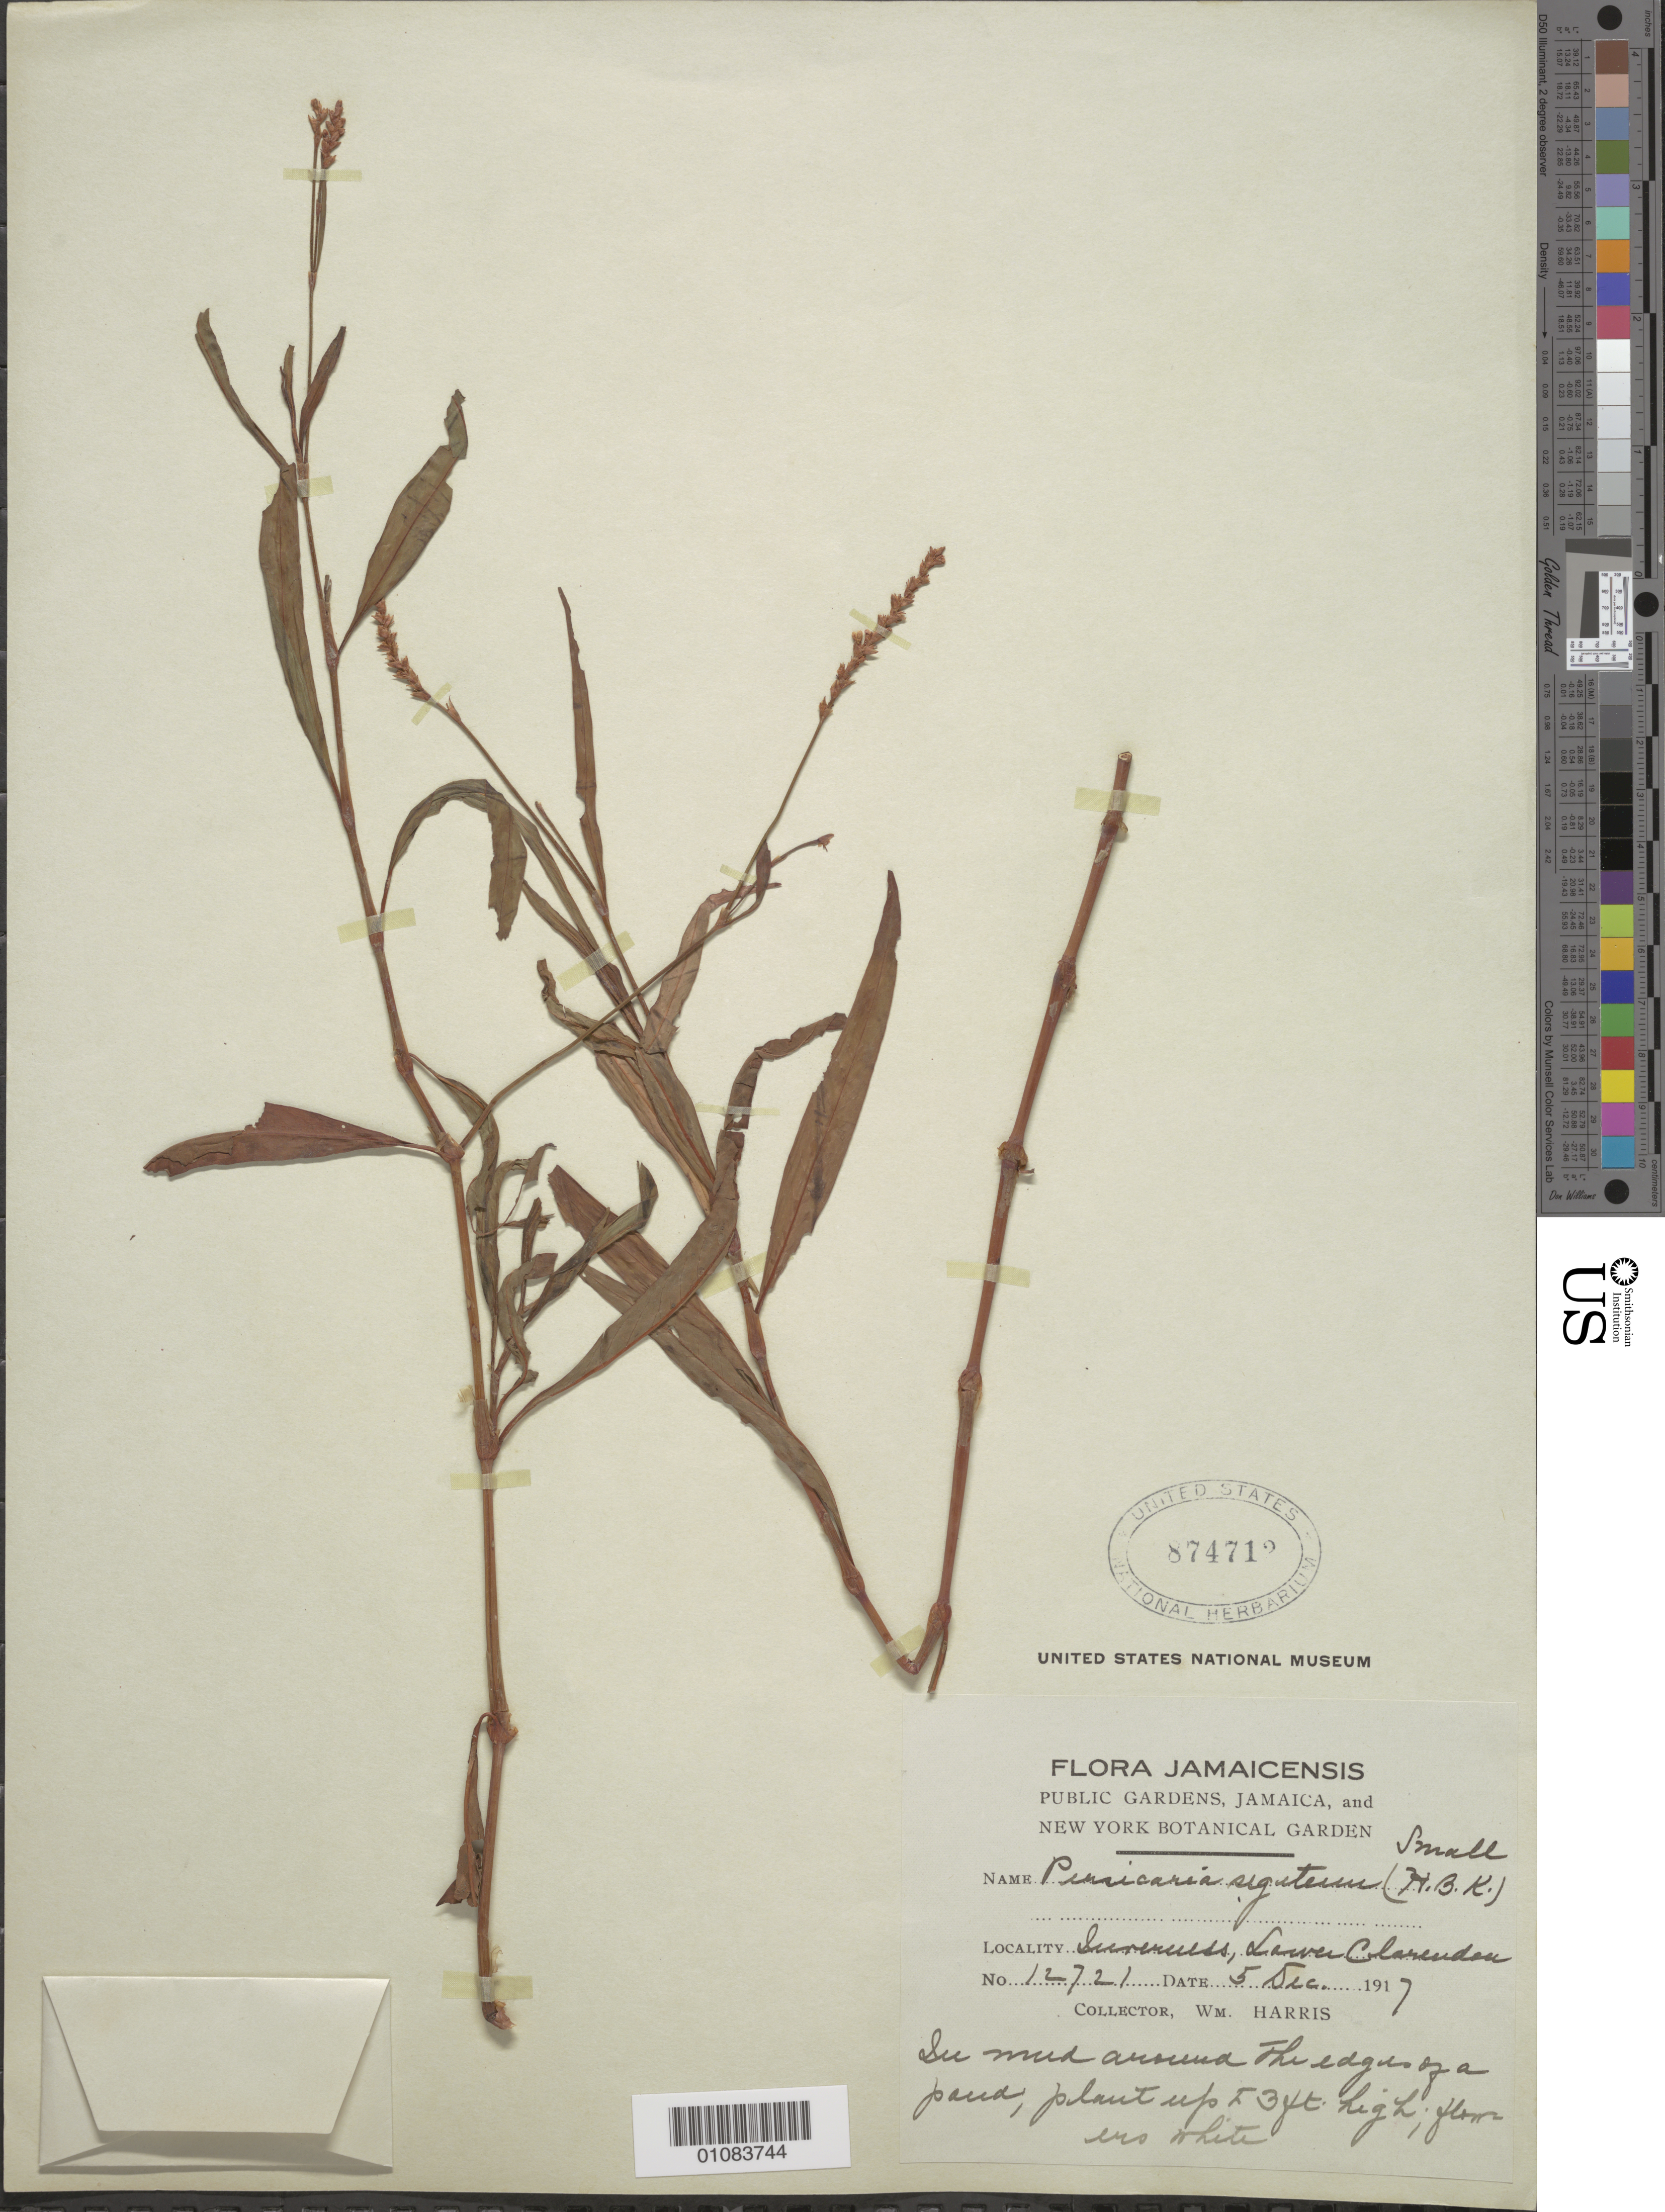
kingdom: Plantae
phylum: Tracheophyta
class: Magnoliopsida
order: Caryophyllales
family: Polygonaceae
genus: Polygonum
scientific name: Polygonum segetum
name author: Kunth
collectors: W. Harris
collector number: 12721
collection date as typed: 05 Dec 1917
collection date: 1917-12-05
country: Jamaica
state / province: Clarendon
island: Jamaica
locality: Lower Clarendon, Surereuss (?)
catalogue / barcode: US 874712